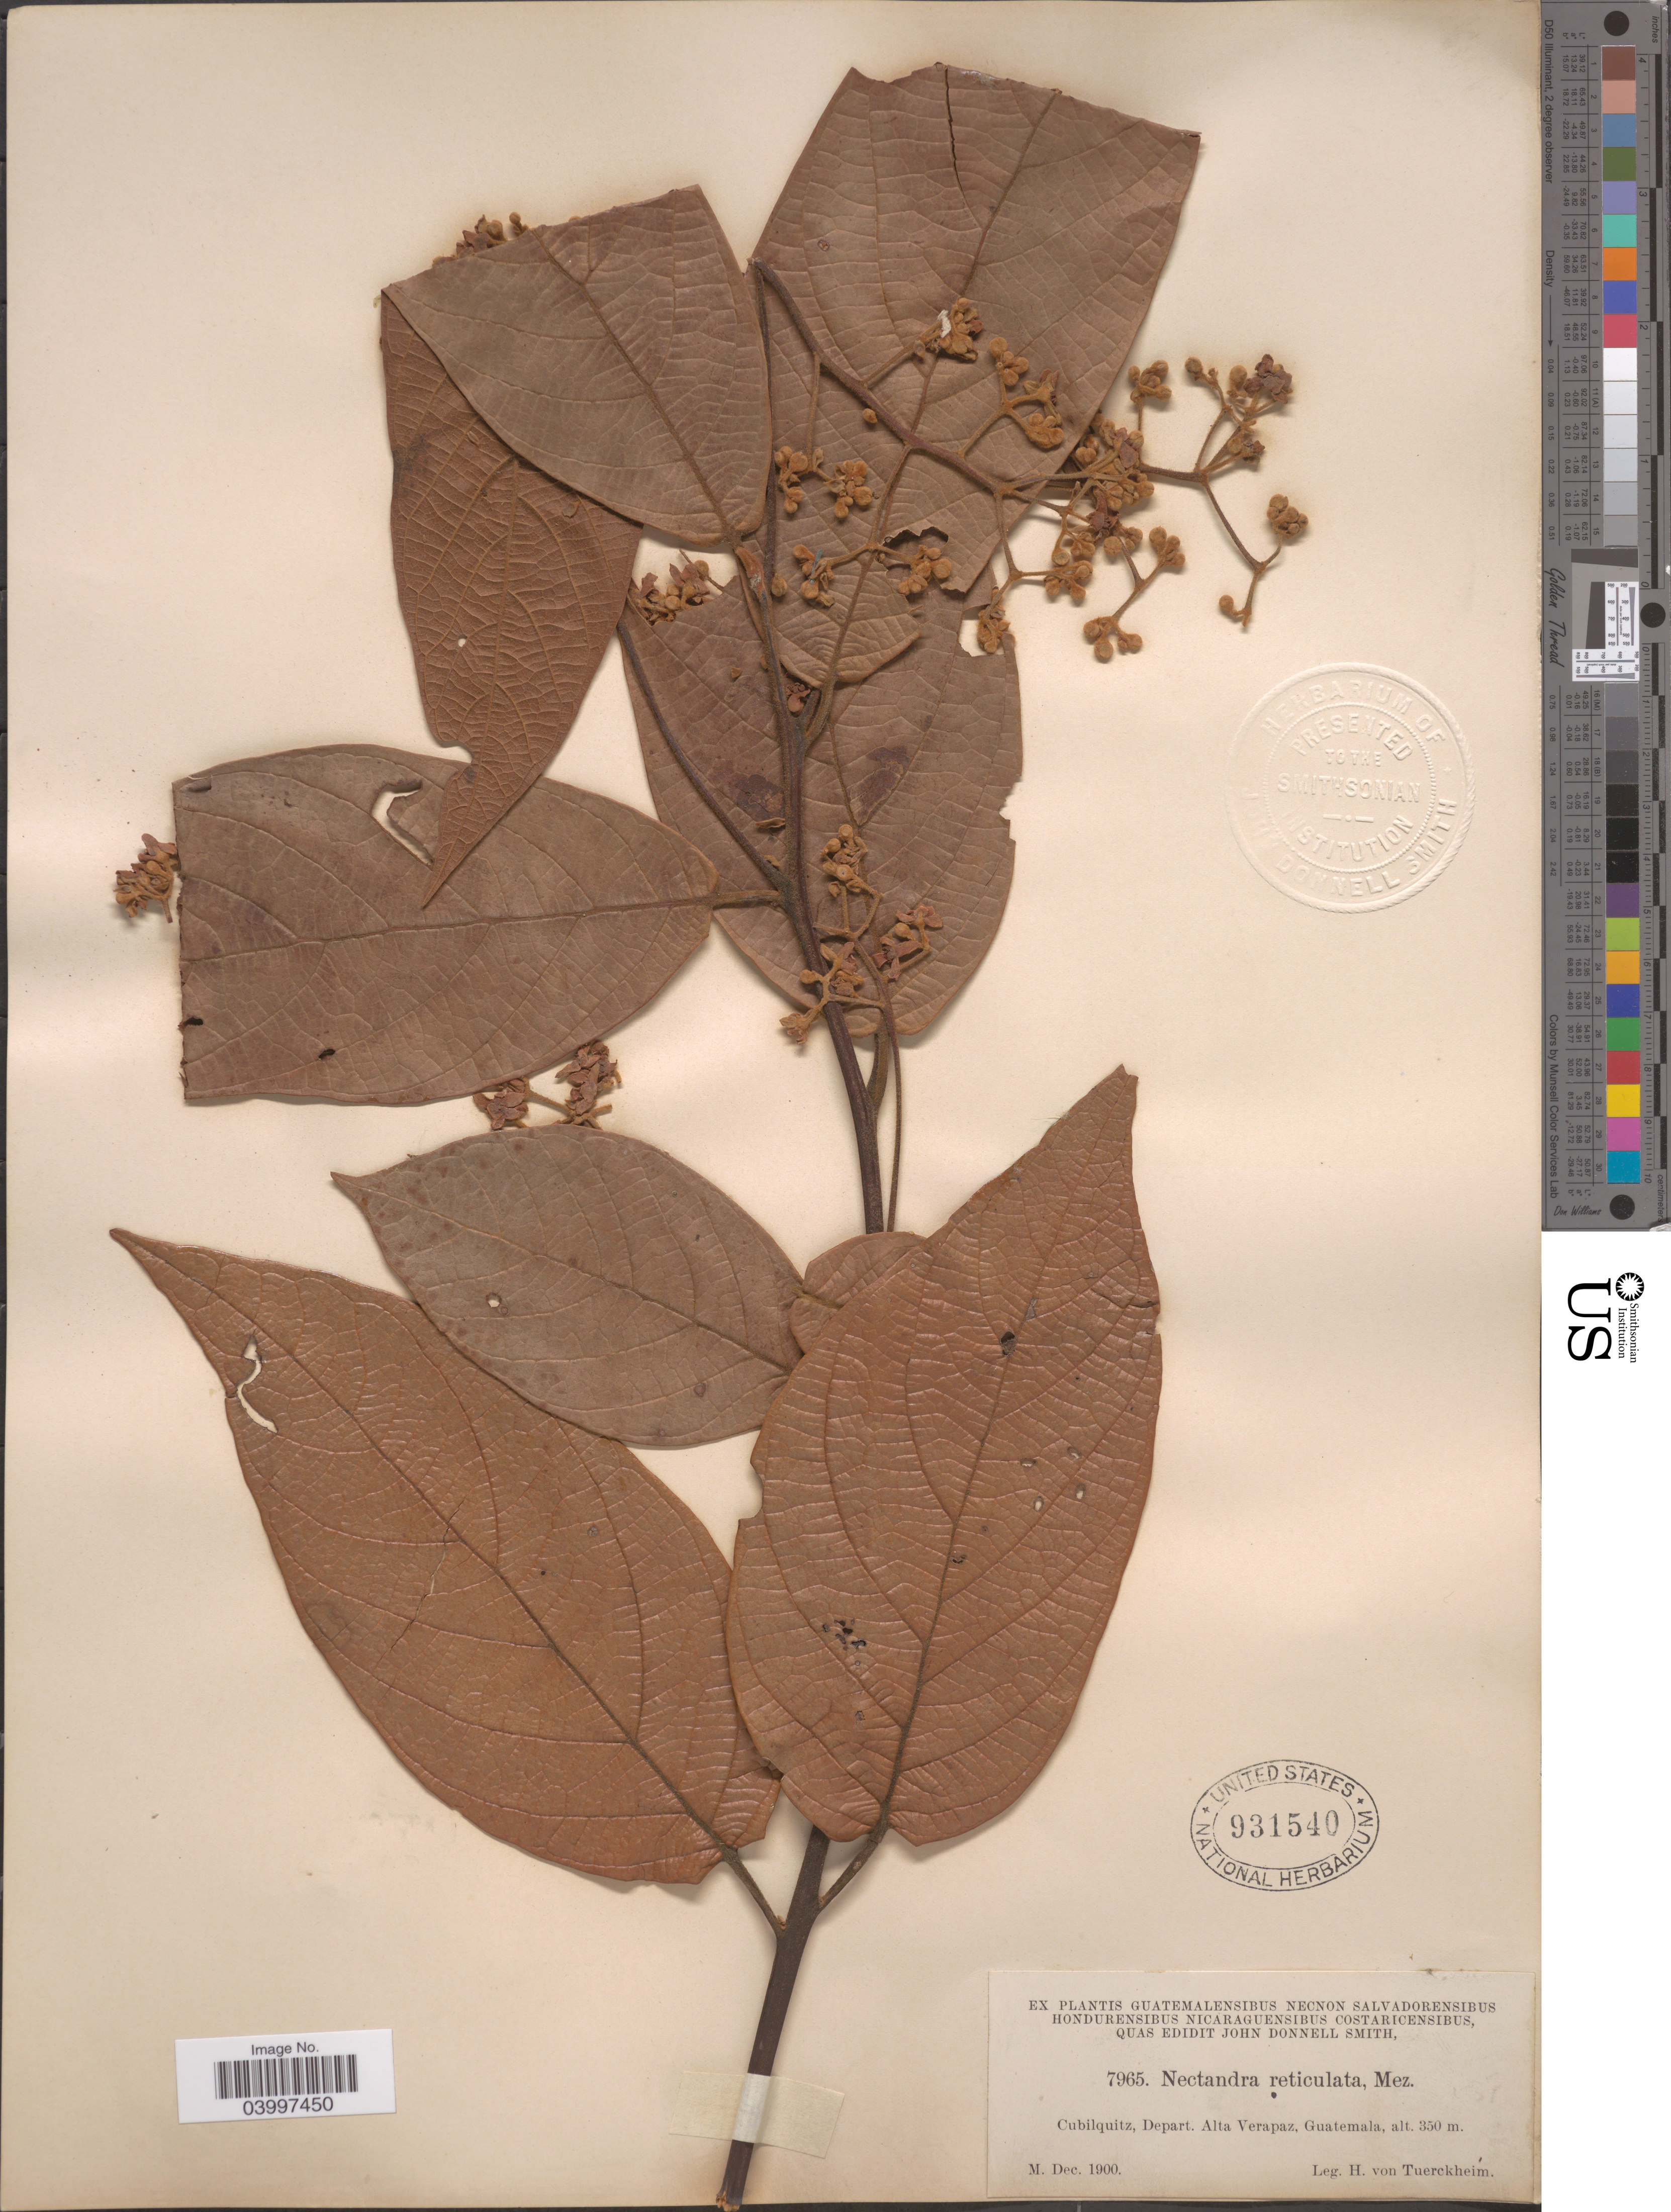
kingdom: Plantae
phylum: Tracheophyta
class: Magnoliopsida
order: Laurales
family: Lauraceae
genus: Nectandra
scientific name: Nectandra reticulata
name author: (Ruiz & Pav.) Mez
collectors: H. von Tuerckheim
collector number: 7965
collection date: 1900-12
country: Guatemala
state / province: Alta Verapaz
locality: Cubilquitz, Depart. Alta Verapaz.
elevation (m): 350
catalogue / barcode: US 931540